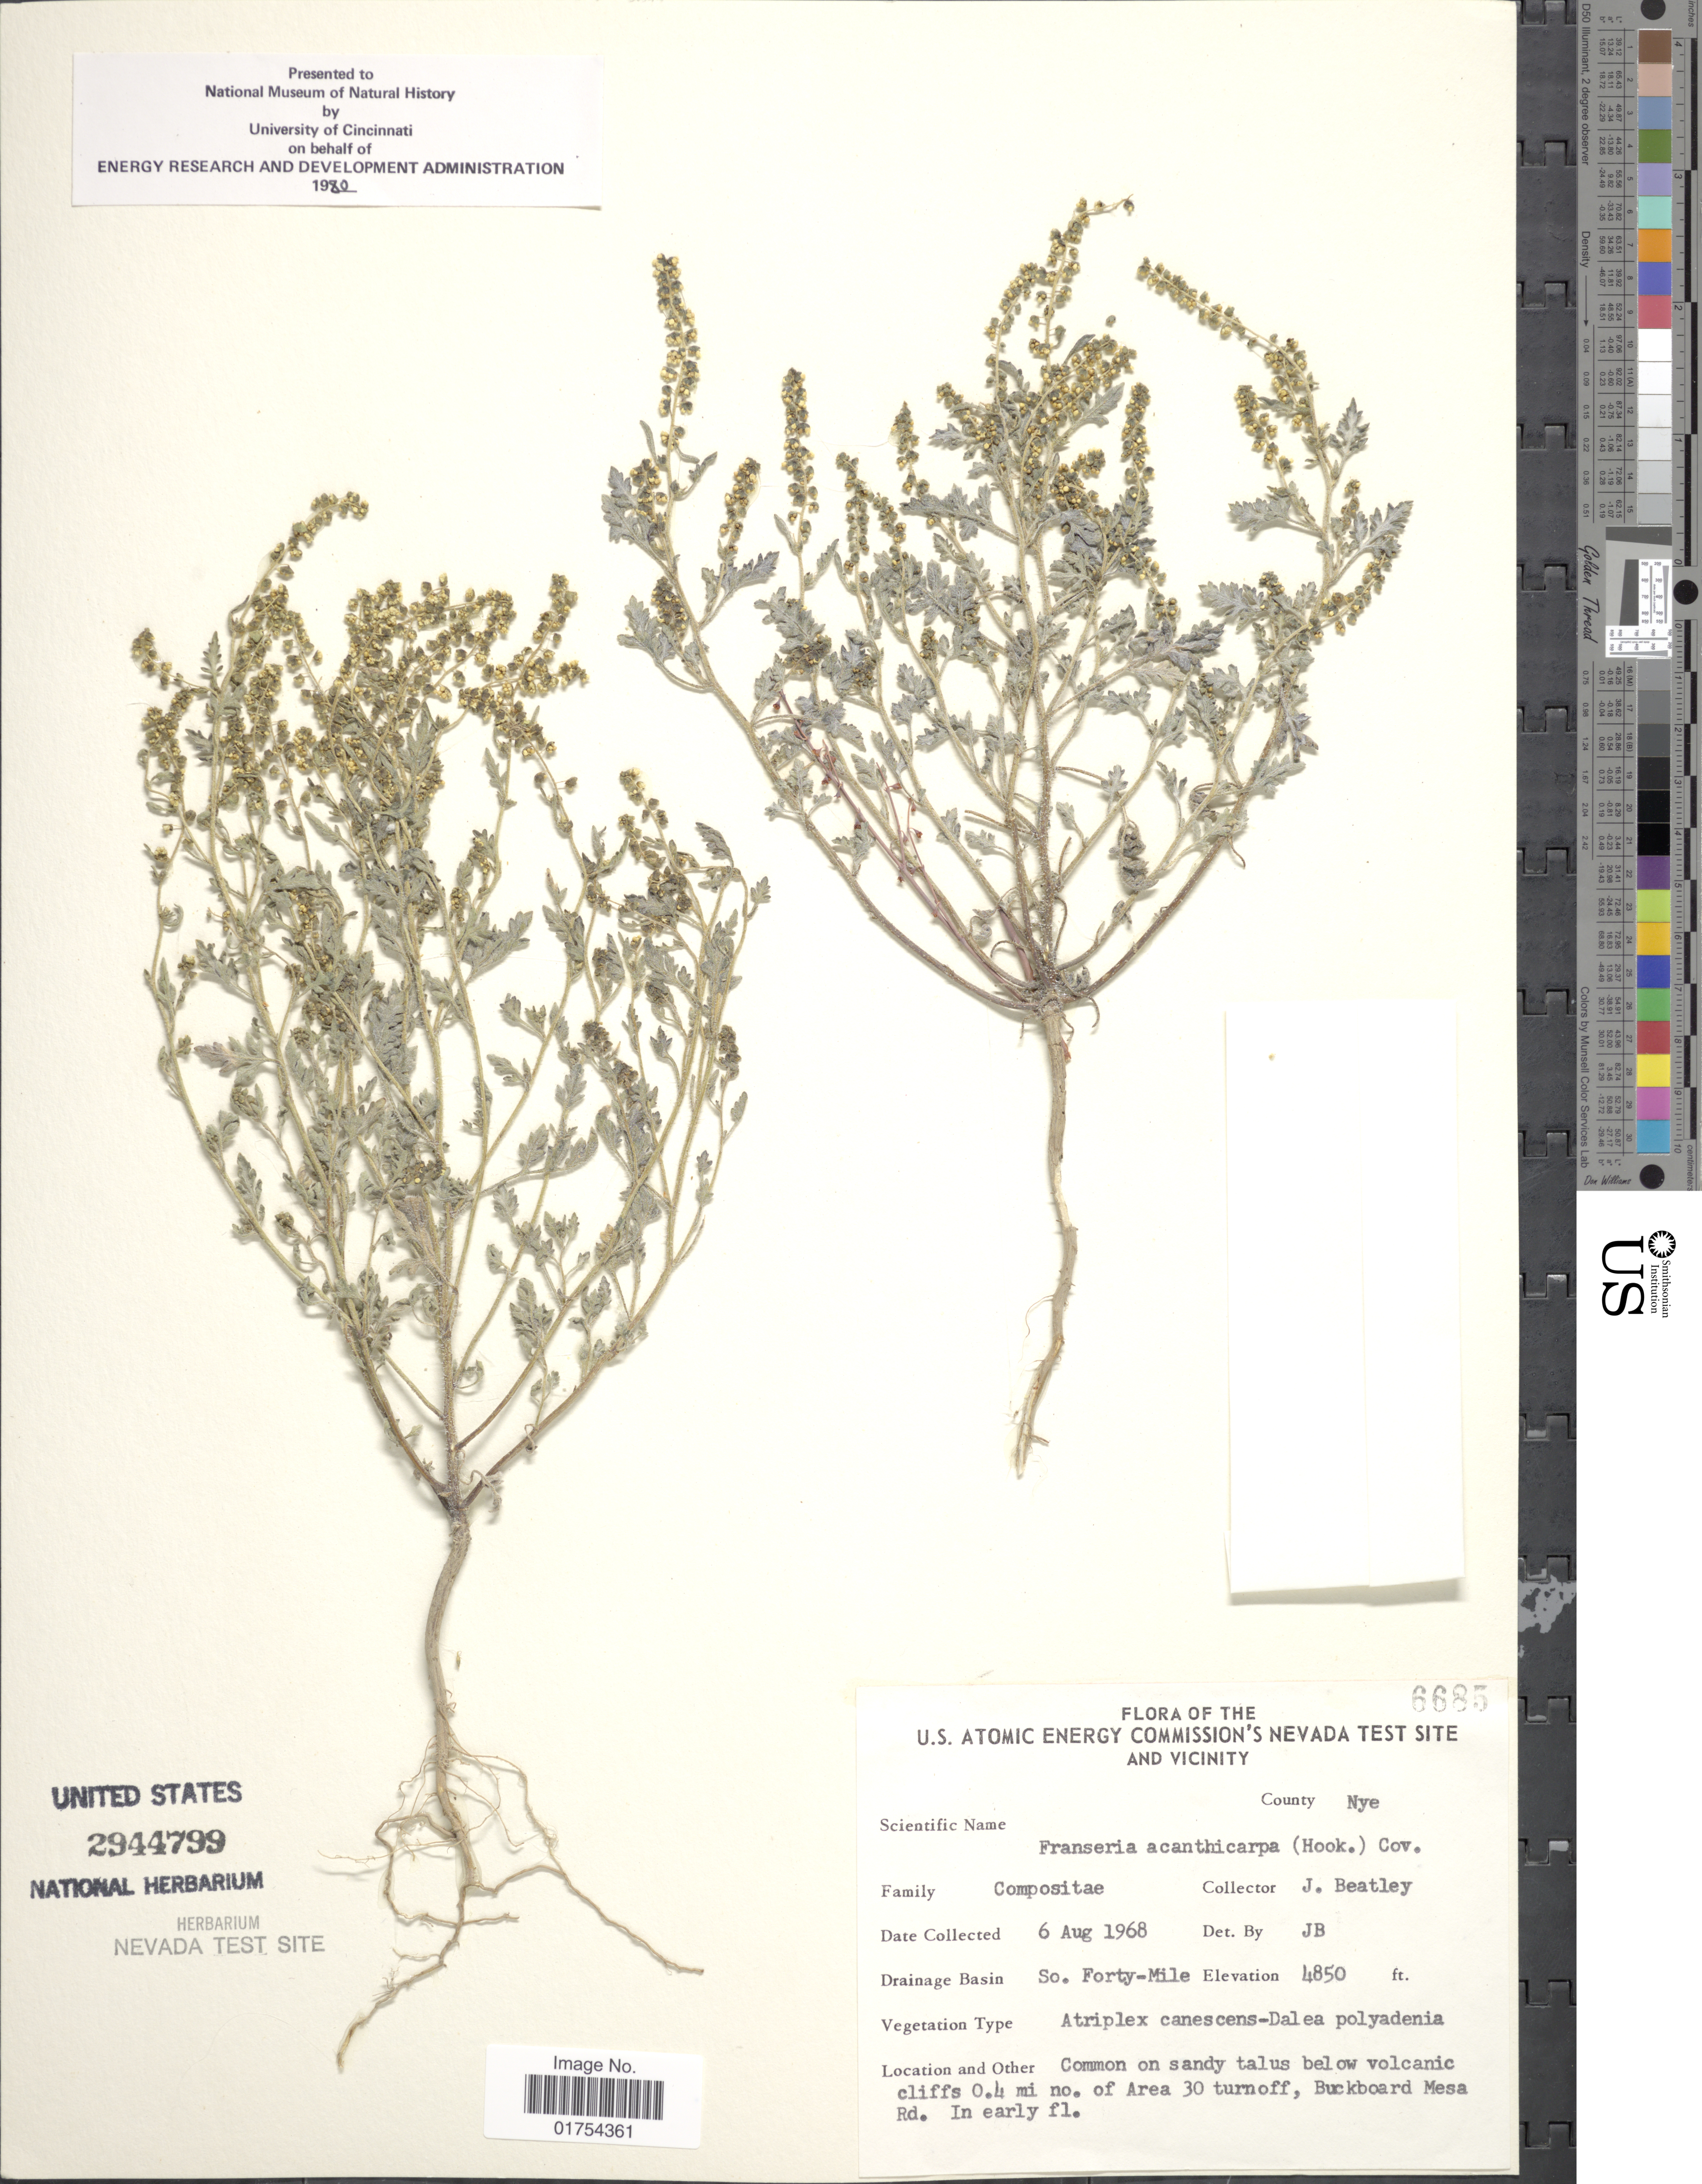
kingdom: Plantae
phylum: Tracheophyta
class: Magnoliopsida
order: Asterales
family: Asteraceae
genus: Franseria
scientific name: Franseria acanthicarpa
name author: Coville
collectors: J. C. Beatley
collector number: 6685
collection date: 1968-08-06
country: United States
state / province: Nevada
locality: U.S. Atomic Energy Commission's Nevada Test Site and Vicinity, County Nye, So. Forty-Mile, Common on sandy talus below volcanic cliffs 0.4 mi no. of Area 30 turnoff, Buckboard Mesa Rd. in early fl.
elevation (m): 1478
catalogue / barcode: US 2944799